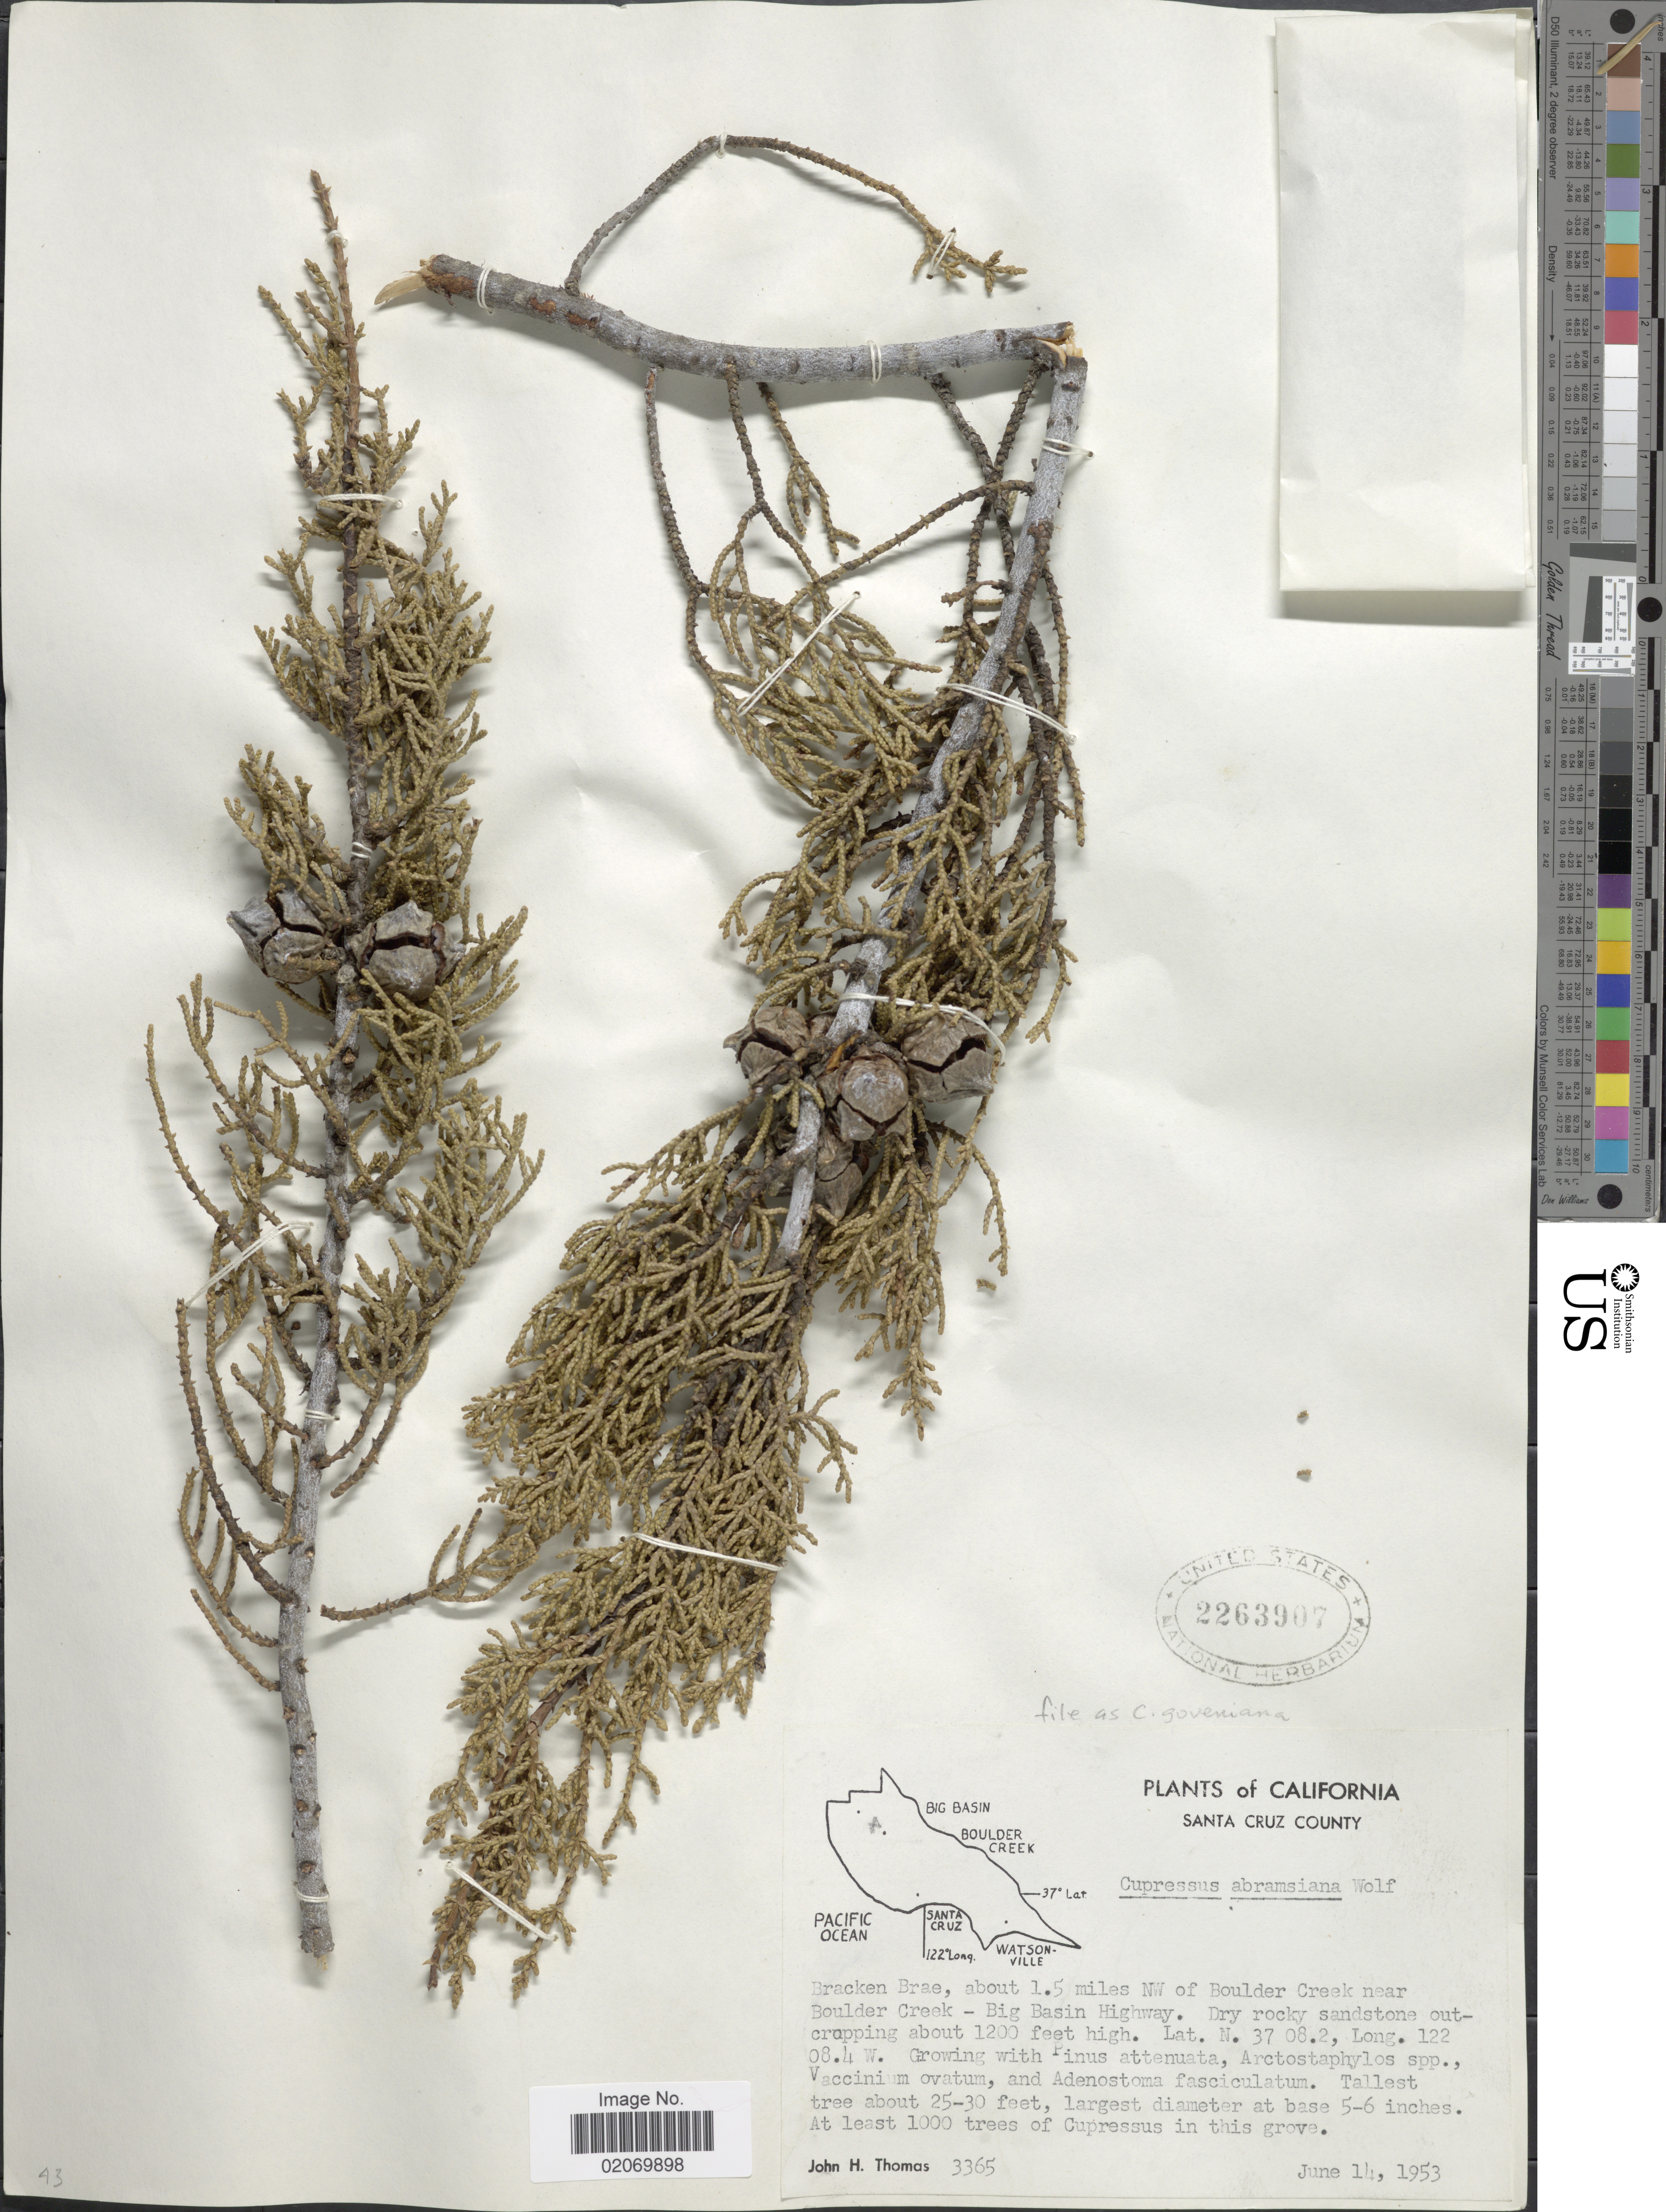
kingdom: Plantae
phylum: Tracheophyta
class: Pinopsida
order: Pinales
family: Cupressaceae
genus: Hesperocyparis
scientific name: Hesperocyparis abramsiana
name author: (C.B. Wolf) Bartel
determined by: (US) Smithsonian Institution - National Museum of Natural History - Department of Botany (UNITED STATES)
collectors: J. H. Thomas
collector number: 3365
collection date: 1953-06-14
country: United States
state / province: California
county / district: Santa Cruz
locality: Santa Cruz County, Bracken Brae, about 1.5 miles NW of Boulder Creek near Boulder Creek, Big Basin Highway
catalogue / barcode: US 2263907